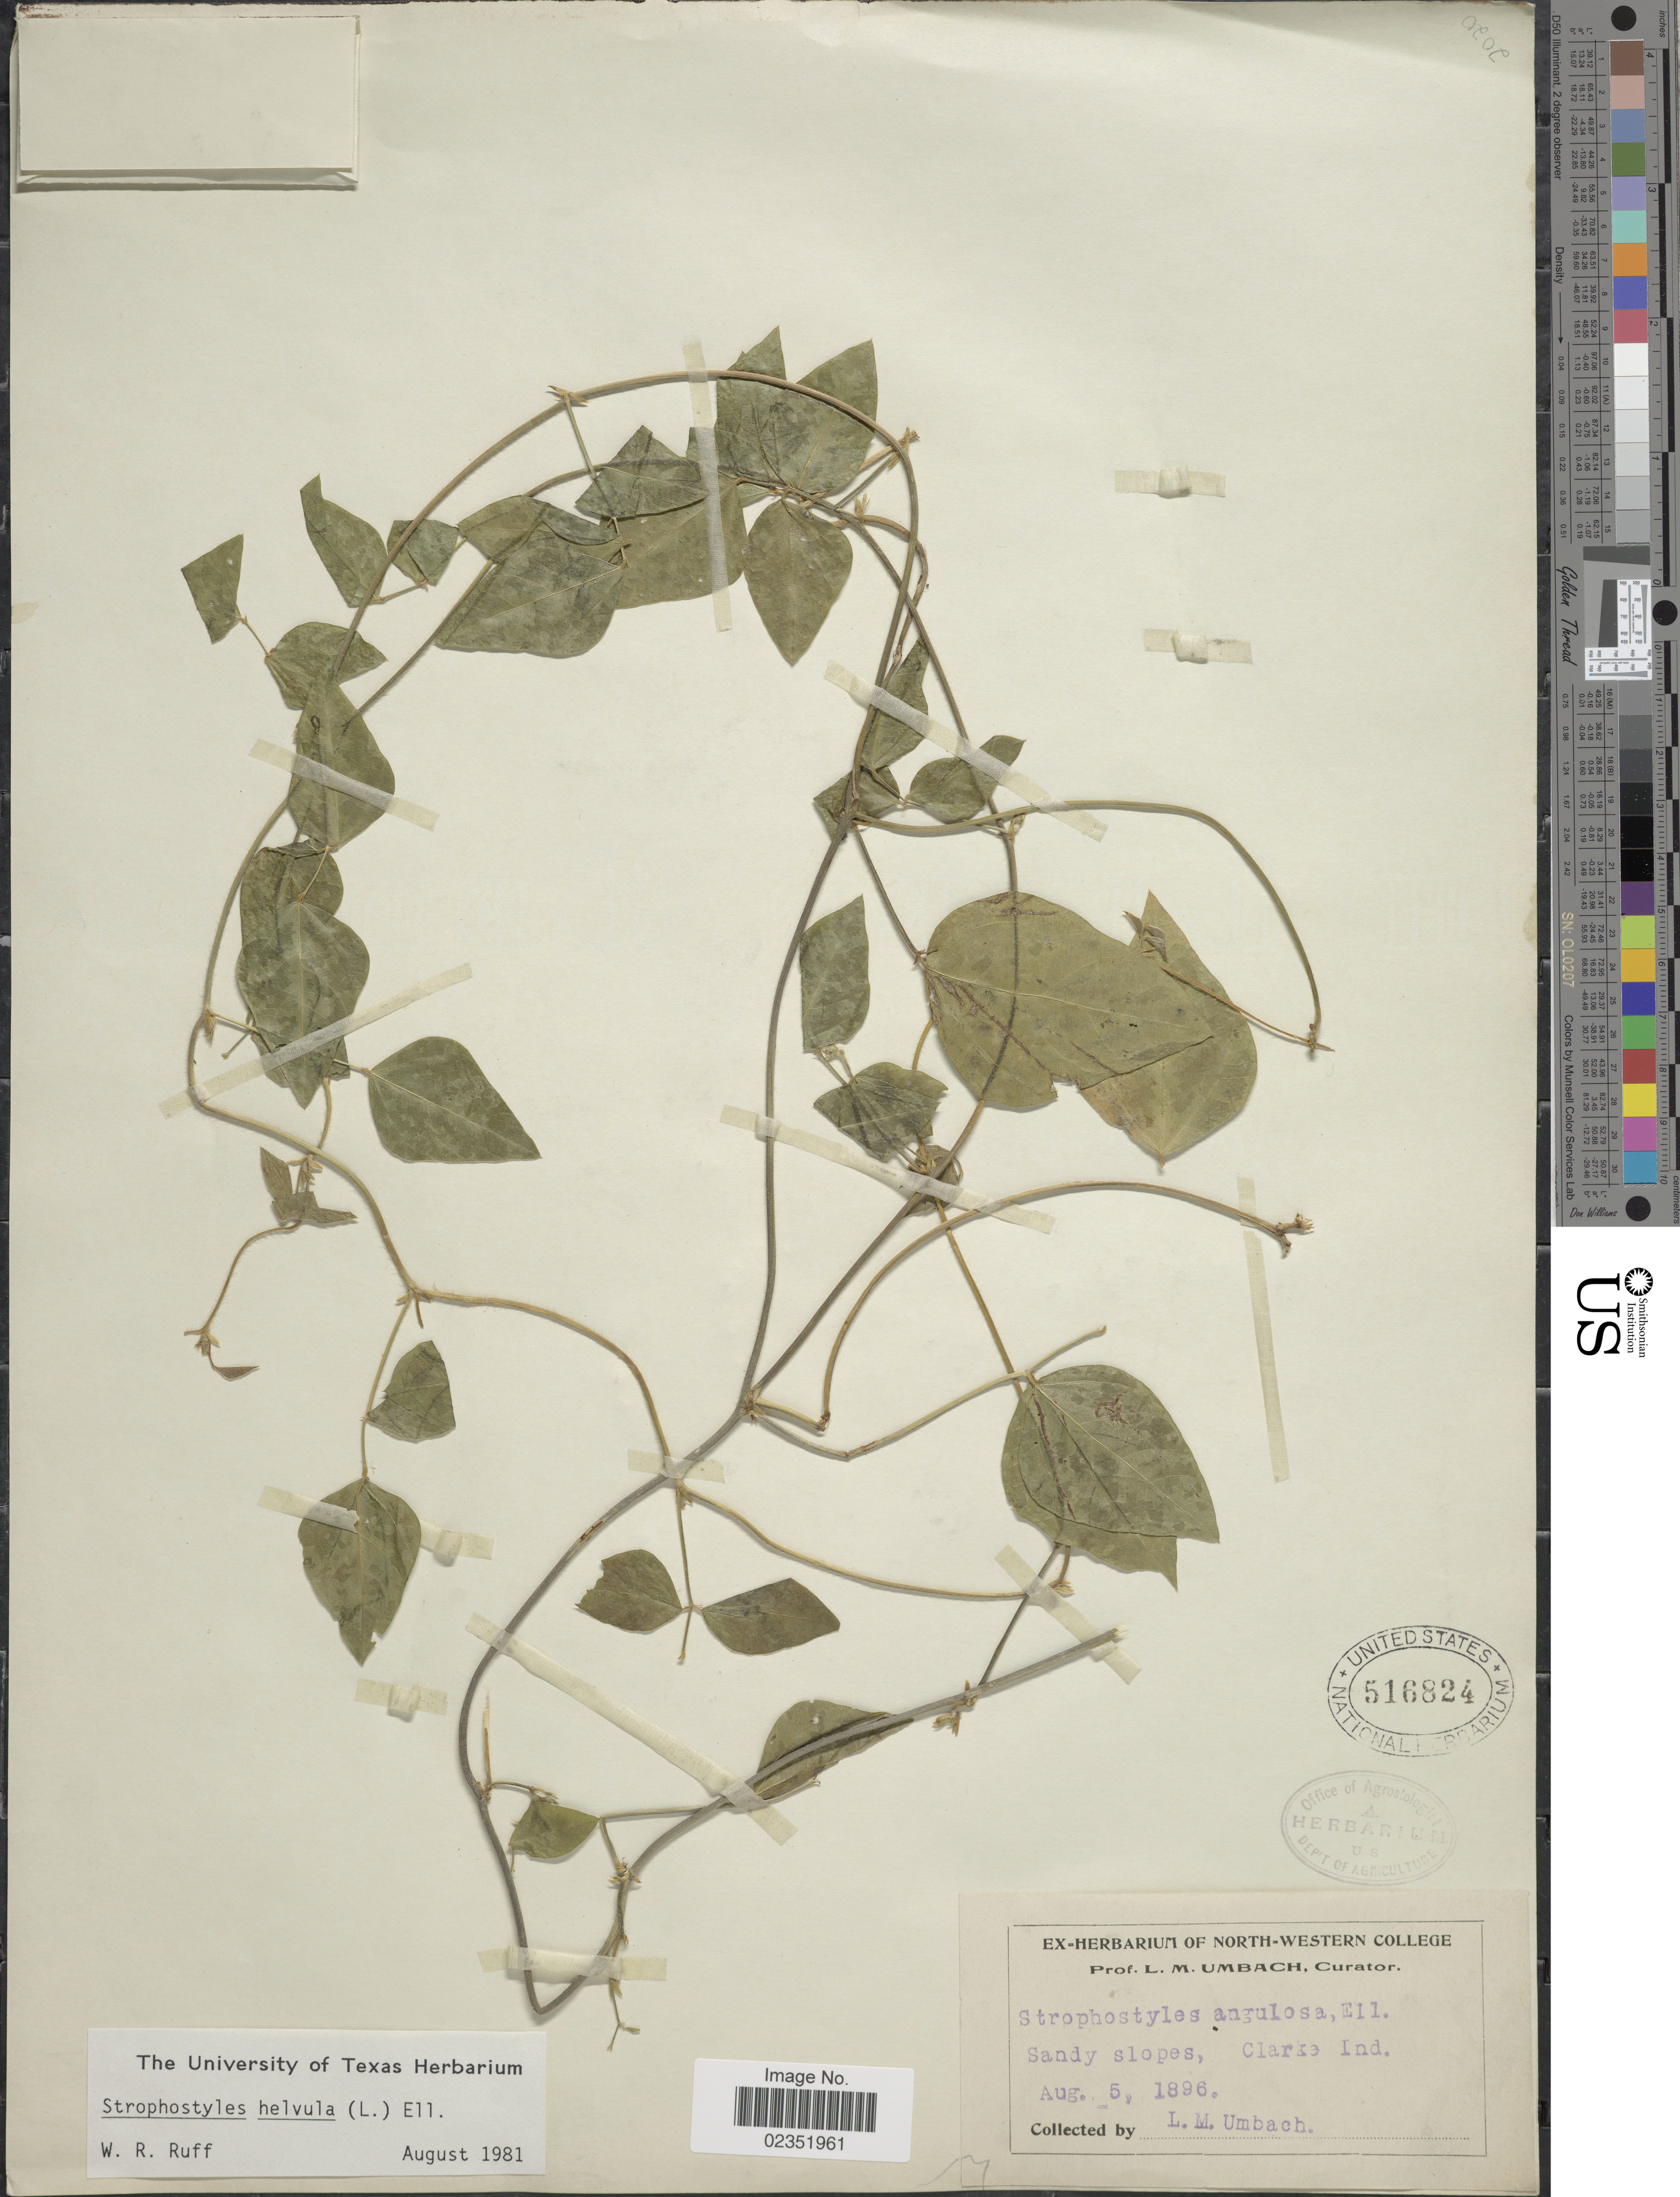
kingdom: Plantae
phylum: Tracheophyta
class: Magnoliopsida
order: Fabales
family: Fabaceae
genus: Strophostyles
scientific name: Strophostyles helvola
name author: (L.) Elliott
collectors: L. M. Umbach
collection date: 1896-08-05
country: United States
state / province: Indiana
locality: Sandy slopes, Clarke.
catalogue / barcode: US 516824